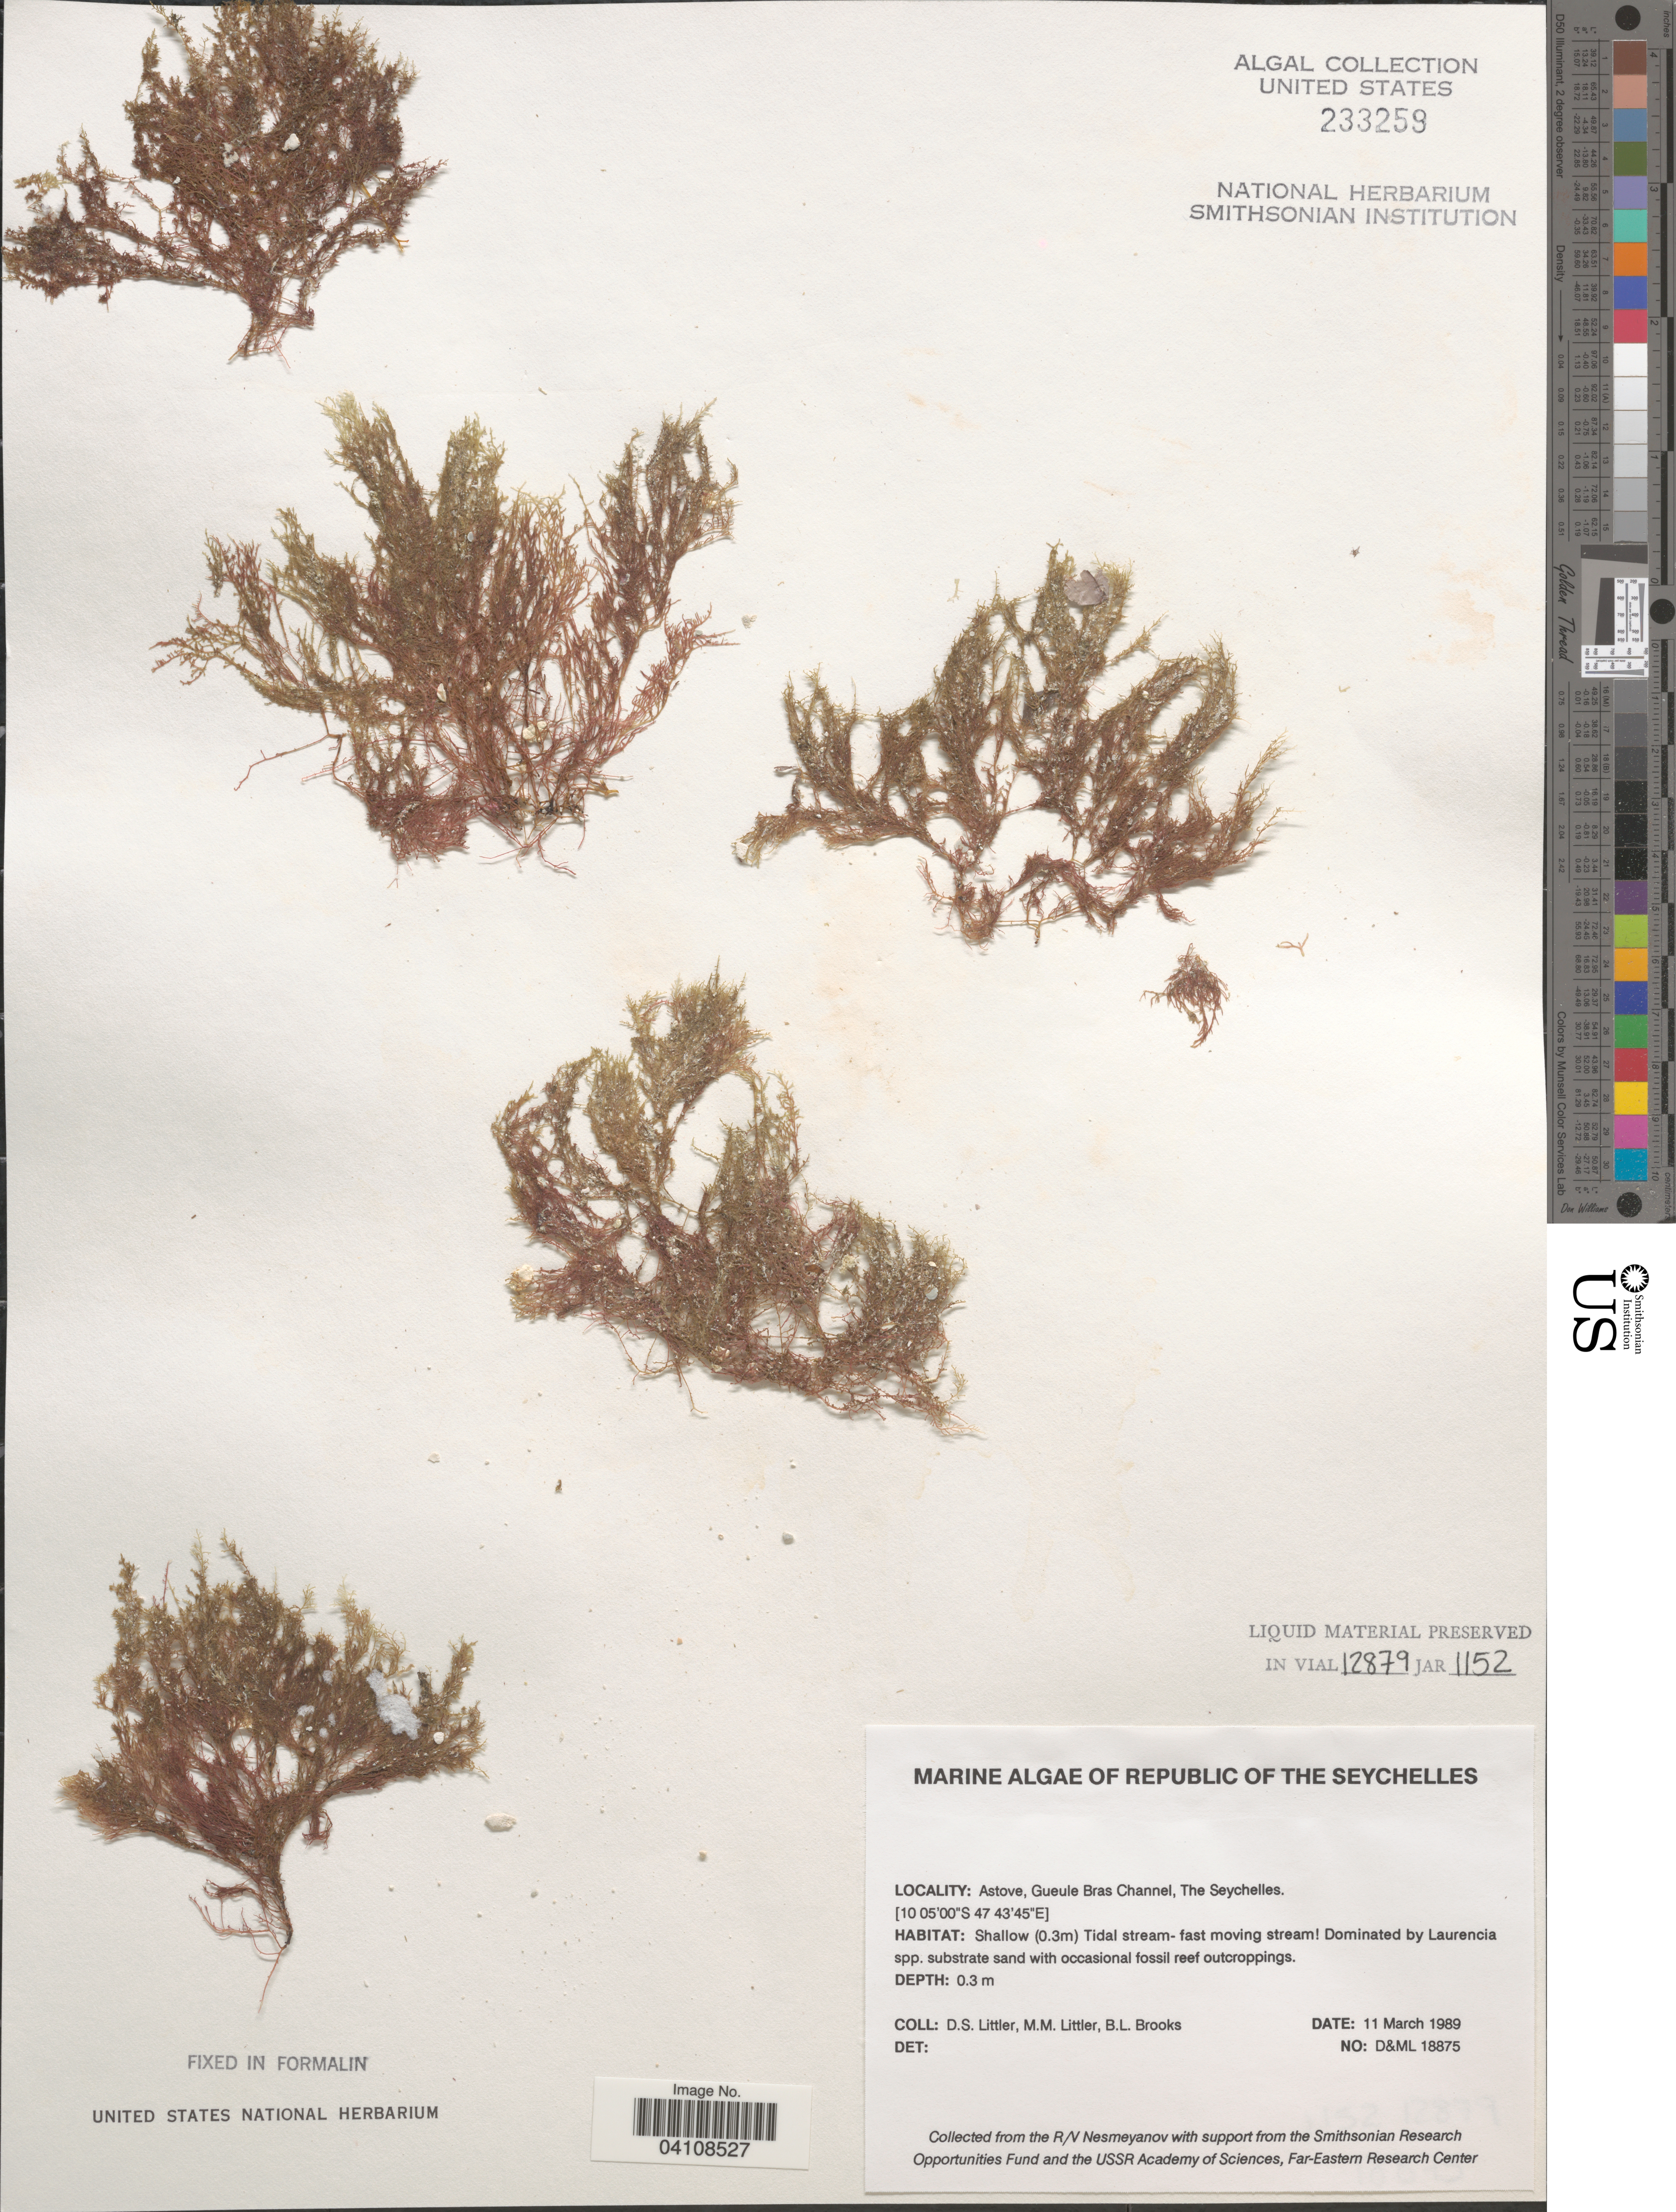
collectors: D. S. Littler & B. Brooks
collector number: D&ML18875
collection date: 1989-03-11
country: Seychelles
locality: Republic of The Seychelles. Astove, Gueule Bras Channel.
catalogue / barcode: US 233259